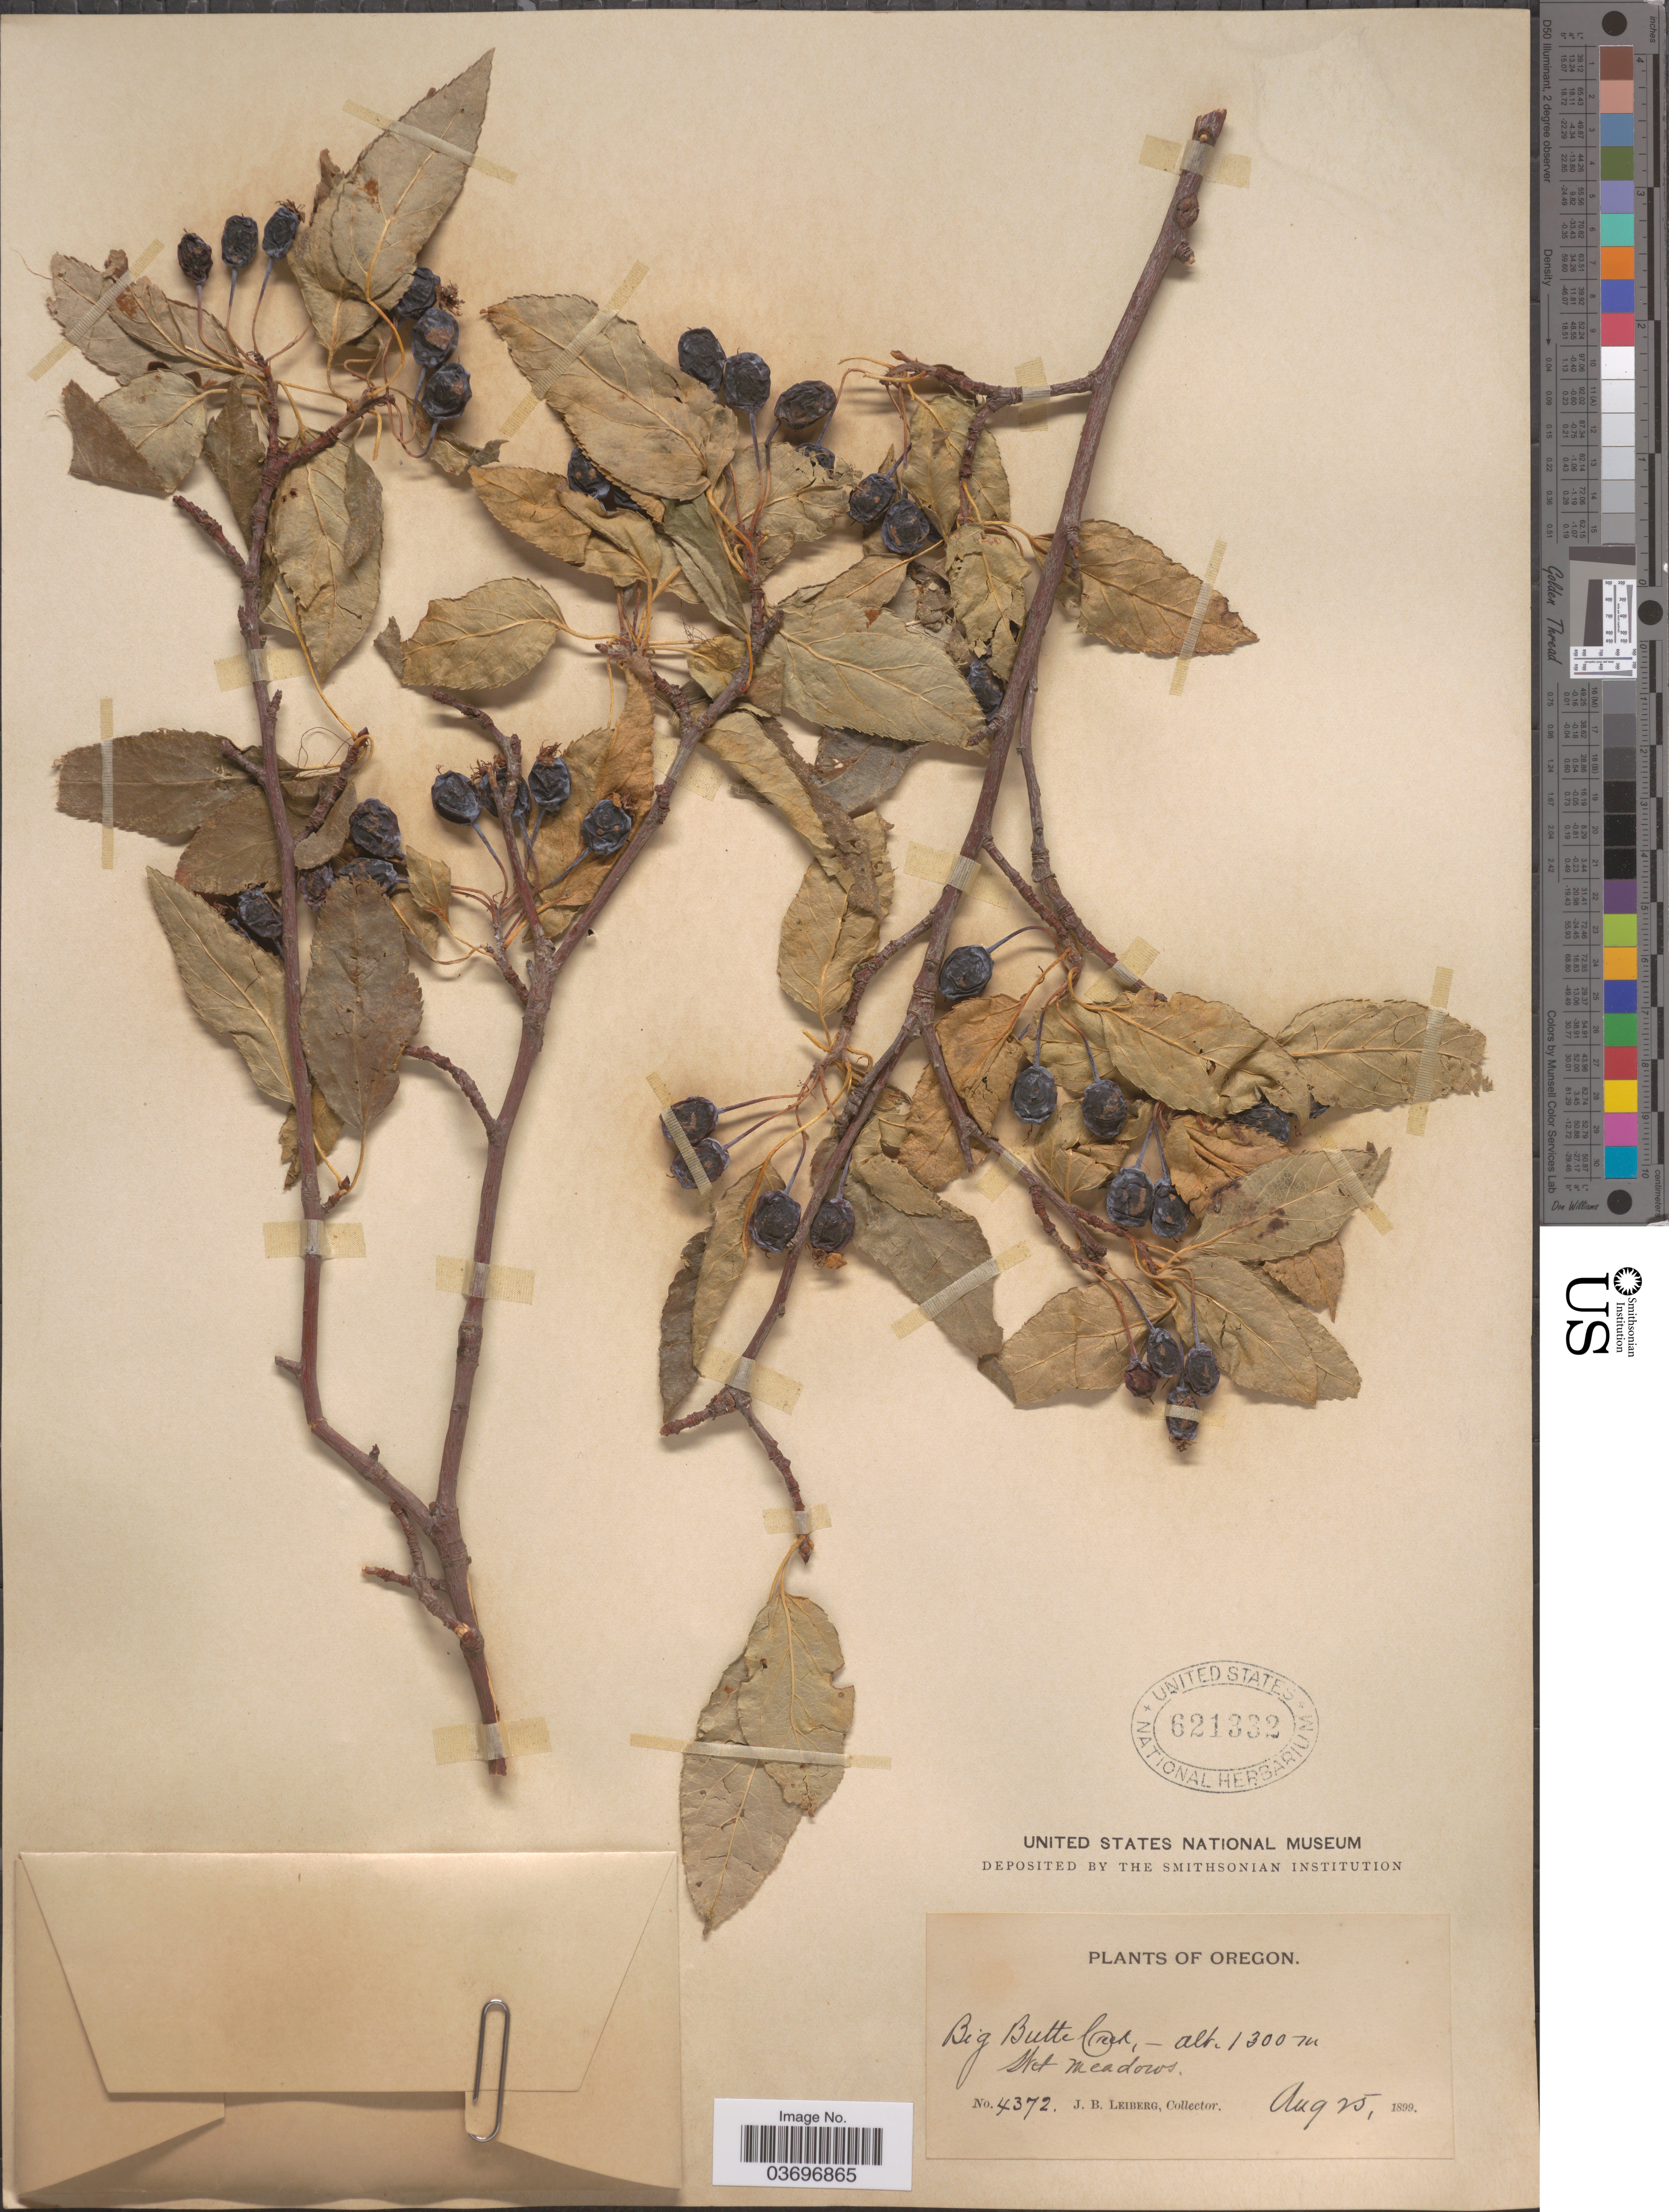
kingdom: Plantae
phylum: Tracheophyta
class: Magnoliopsida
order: Rosales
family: Rosaceae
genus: Malus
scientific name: Malus fusca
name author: (Raf.) C.K. Schneid.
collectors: J. B. Leiberg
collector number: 4372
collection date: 1899-08-25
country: United States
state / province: Oregon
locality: Big Butte Creek.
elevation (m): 1300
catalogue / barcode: US 621332